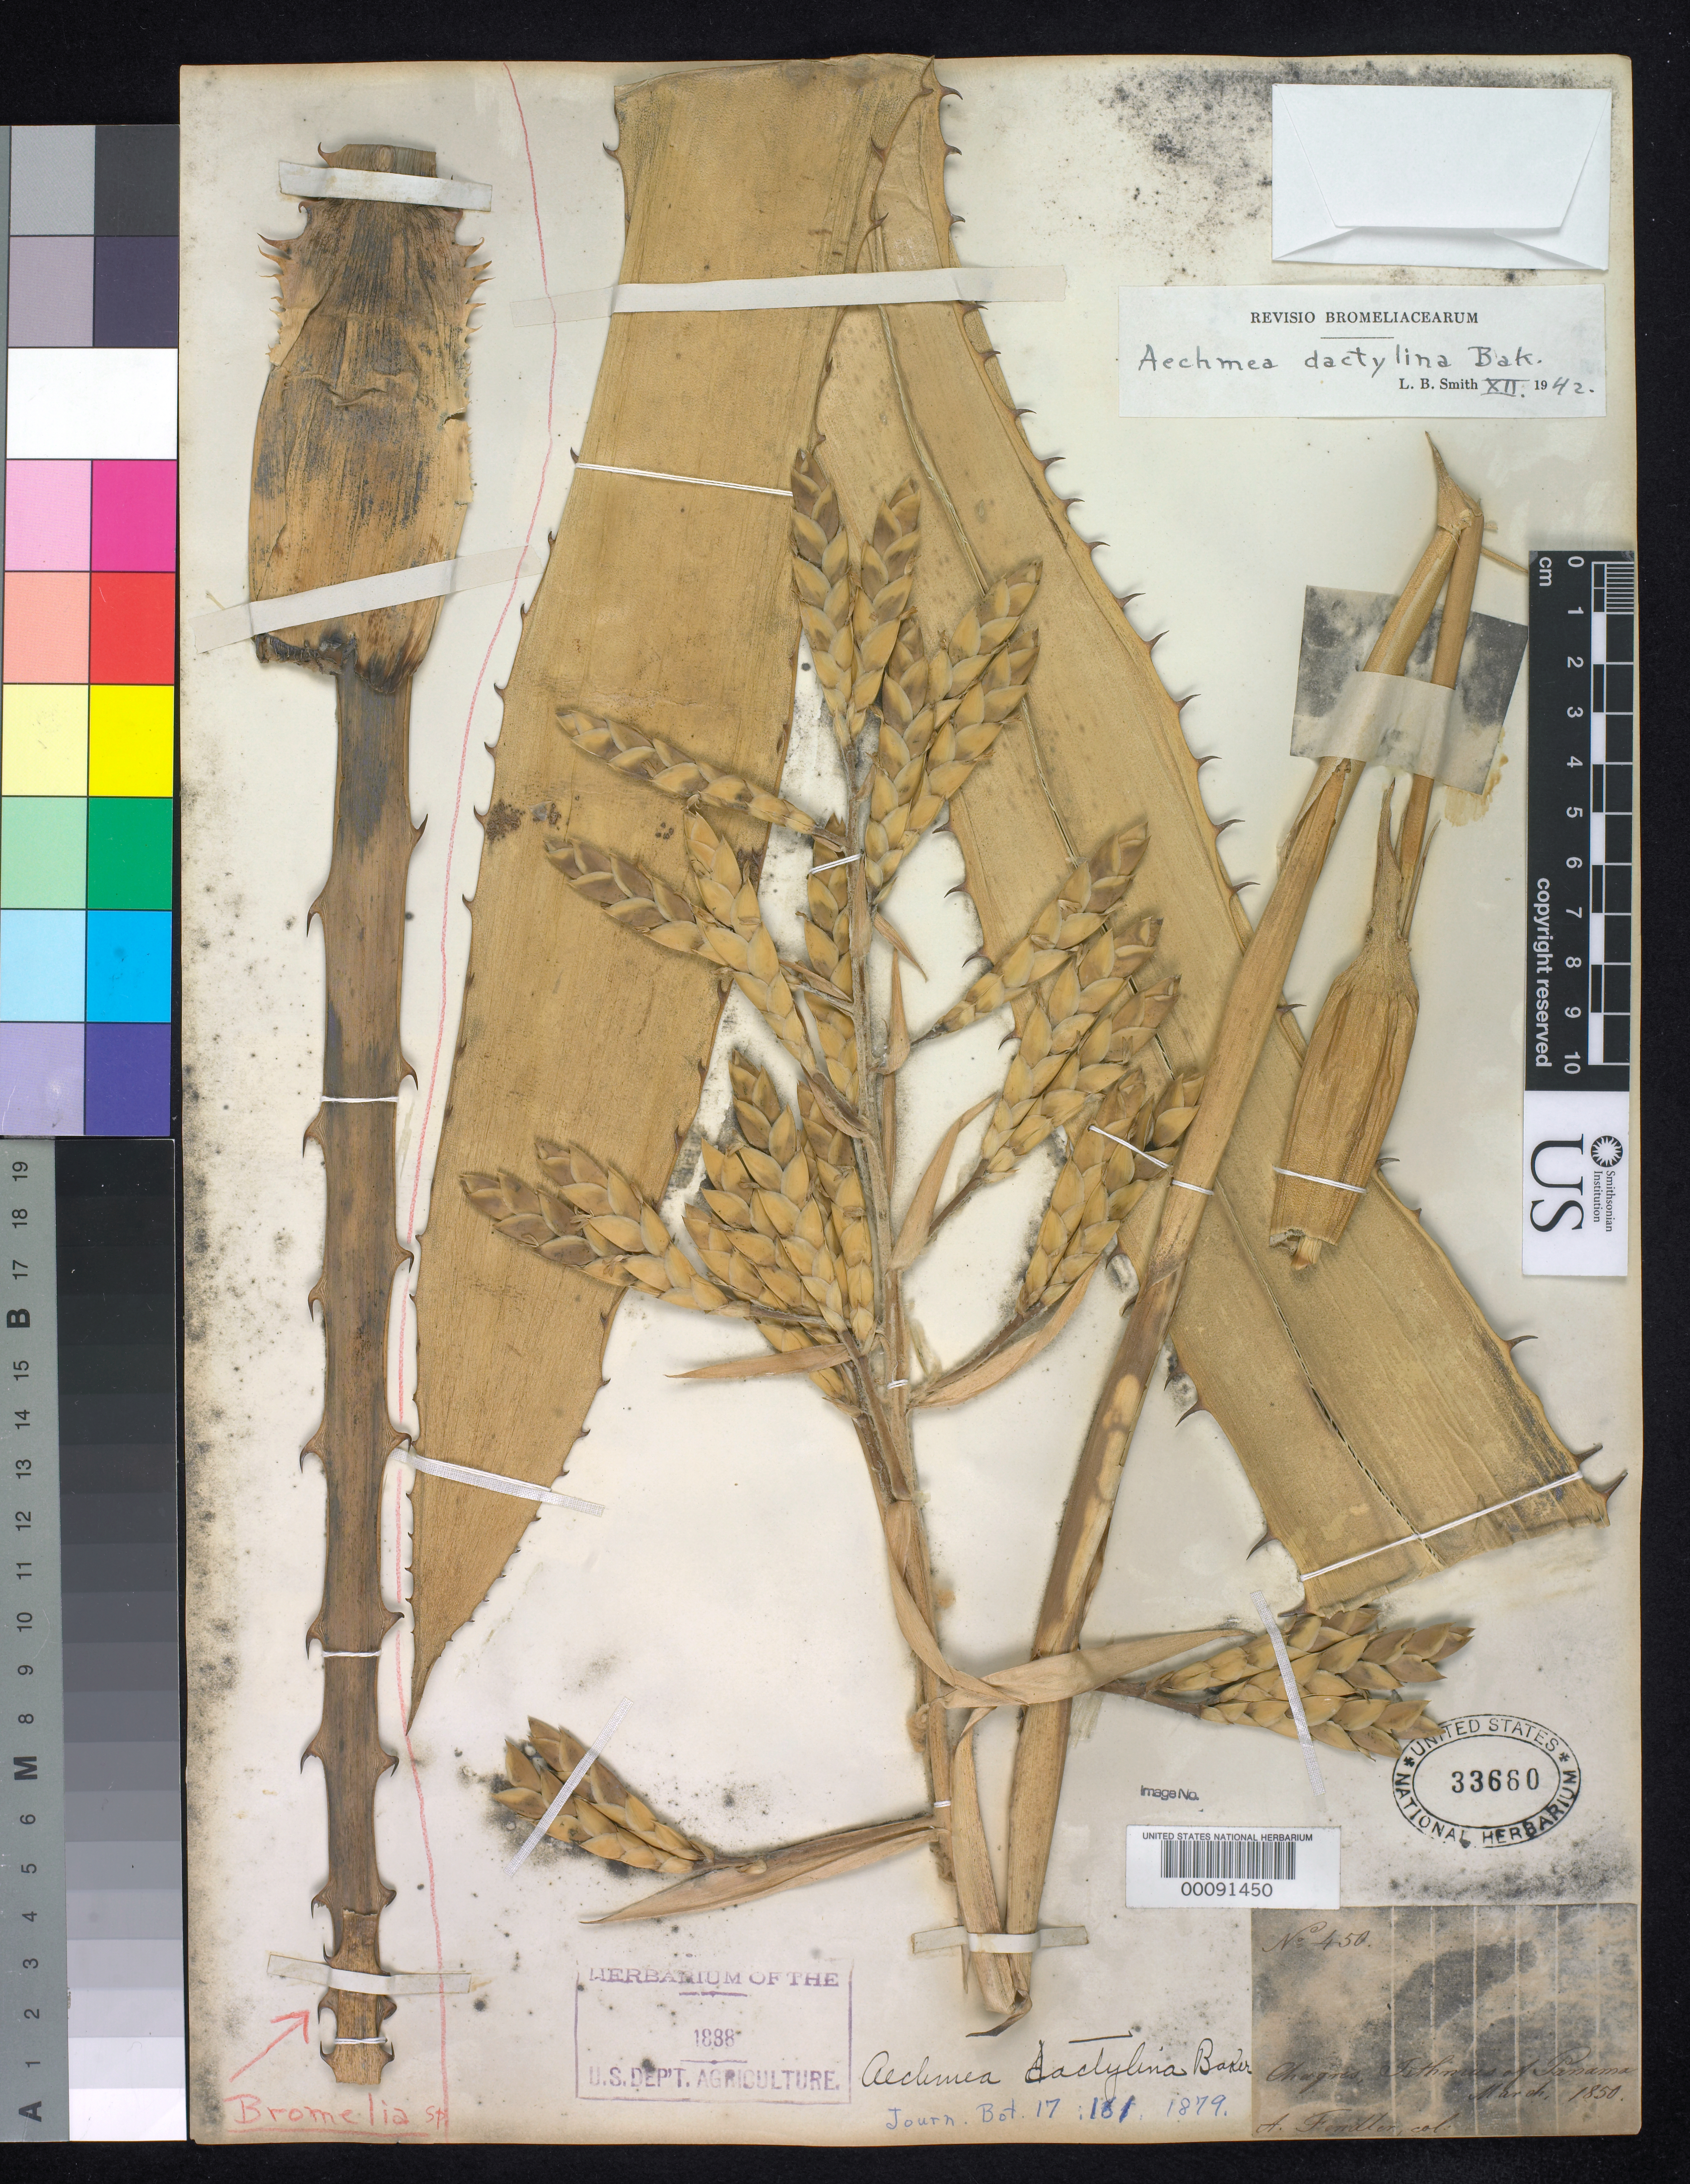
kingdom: Plantae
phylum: Tracheophyta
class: Liliopsida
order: Poales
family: Bromeliaceae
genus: Aechmea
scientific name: Aechmea dactylina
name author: Baker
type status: Isotype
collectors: A. Fendler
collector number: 450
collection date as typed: Mar 1850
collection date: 1850-03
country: Panama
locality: Chagres River.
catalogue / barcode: US 33660